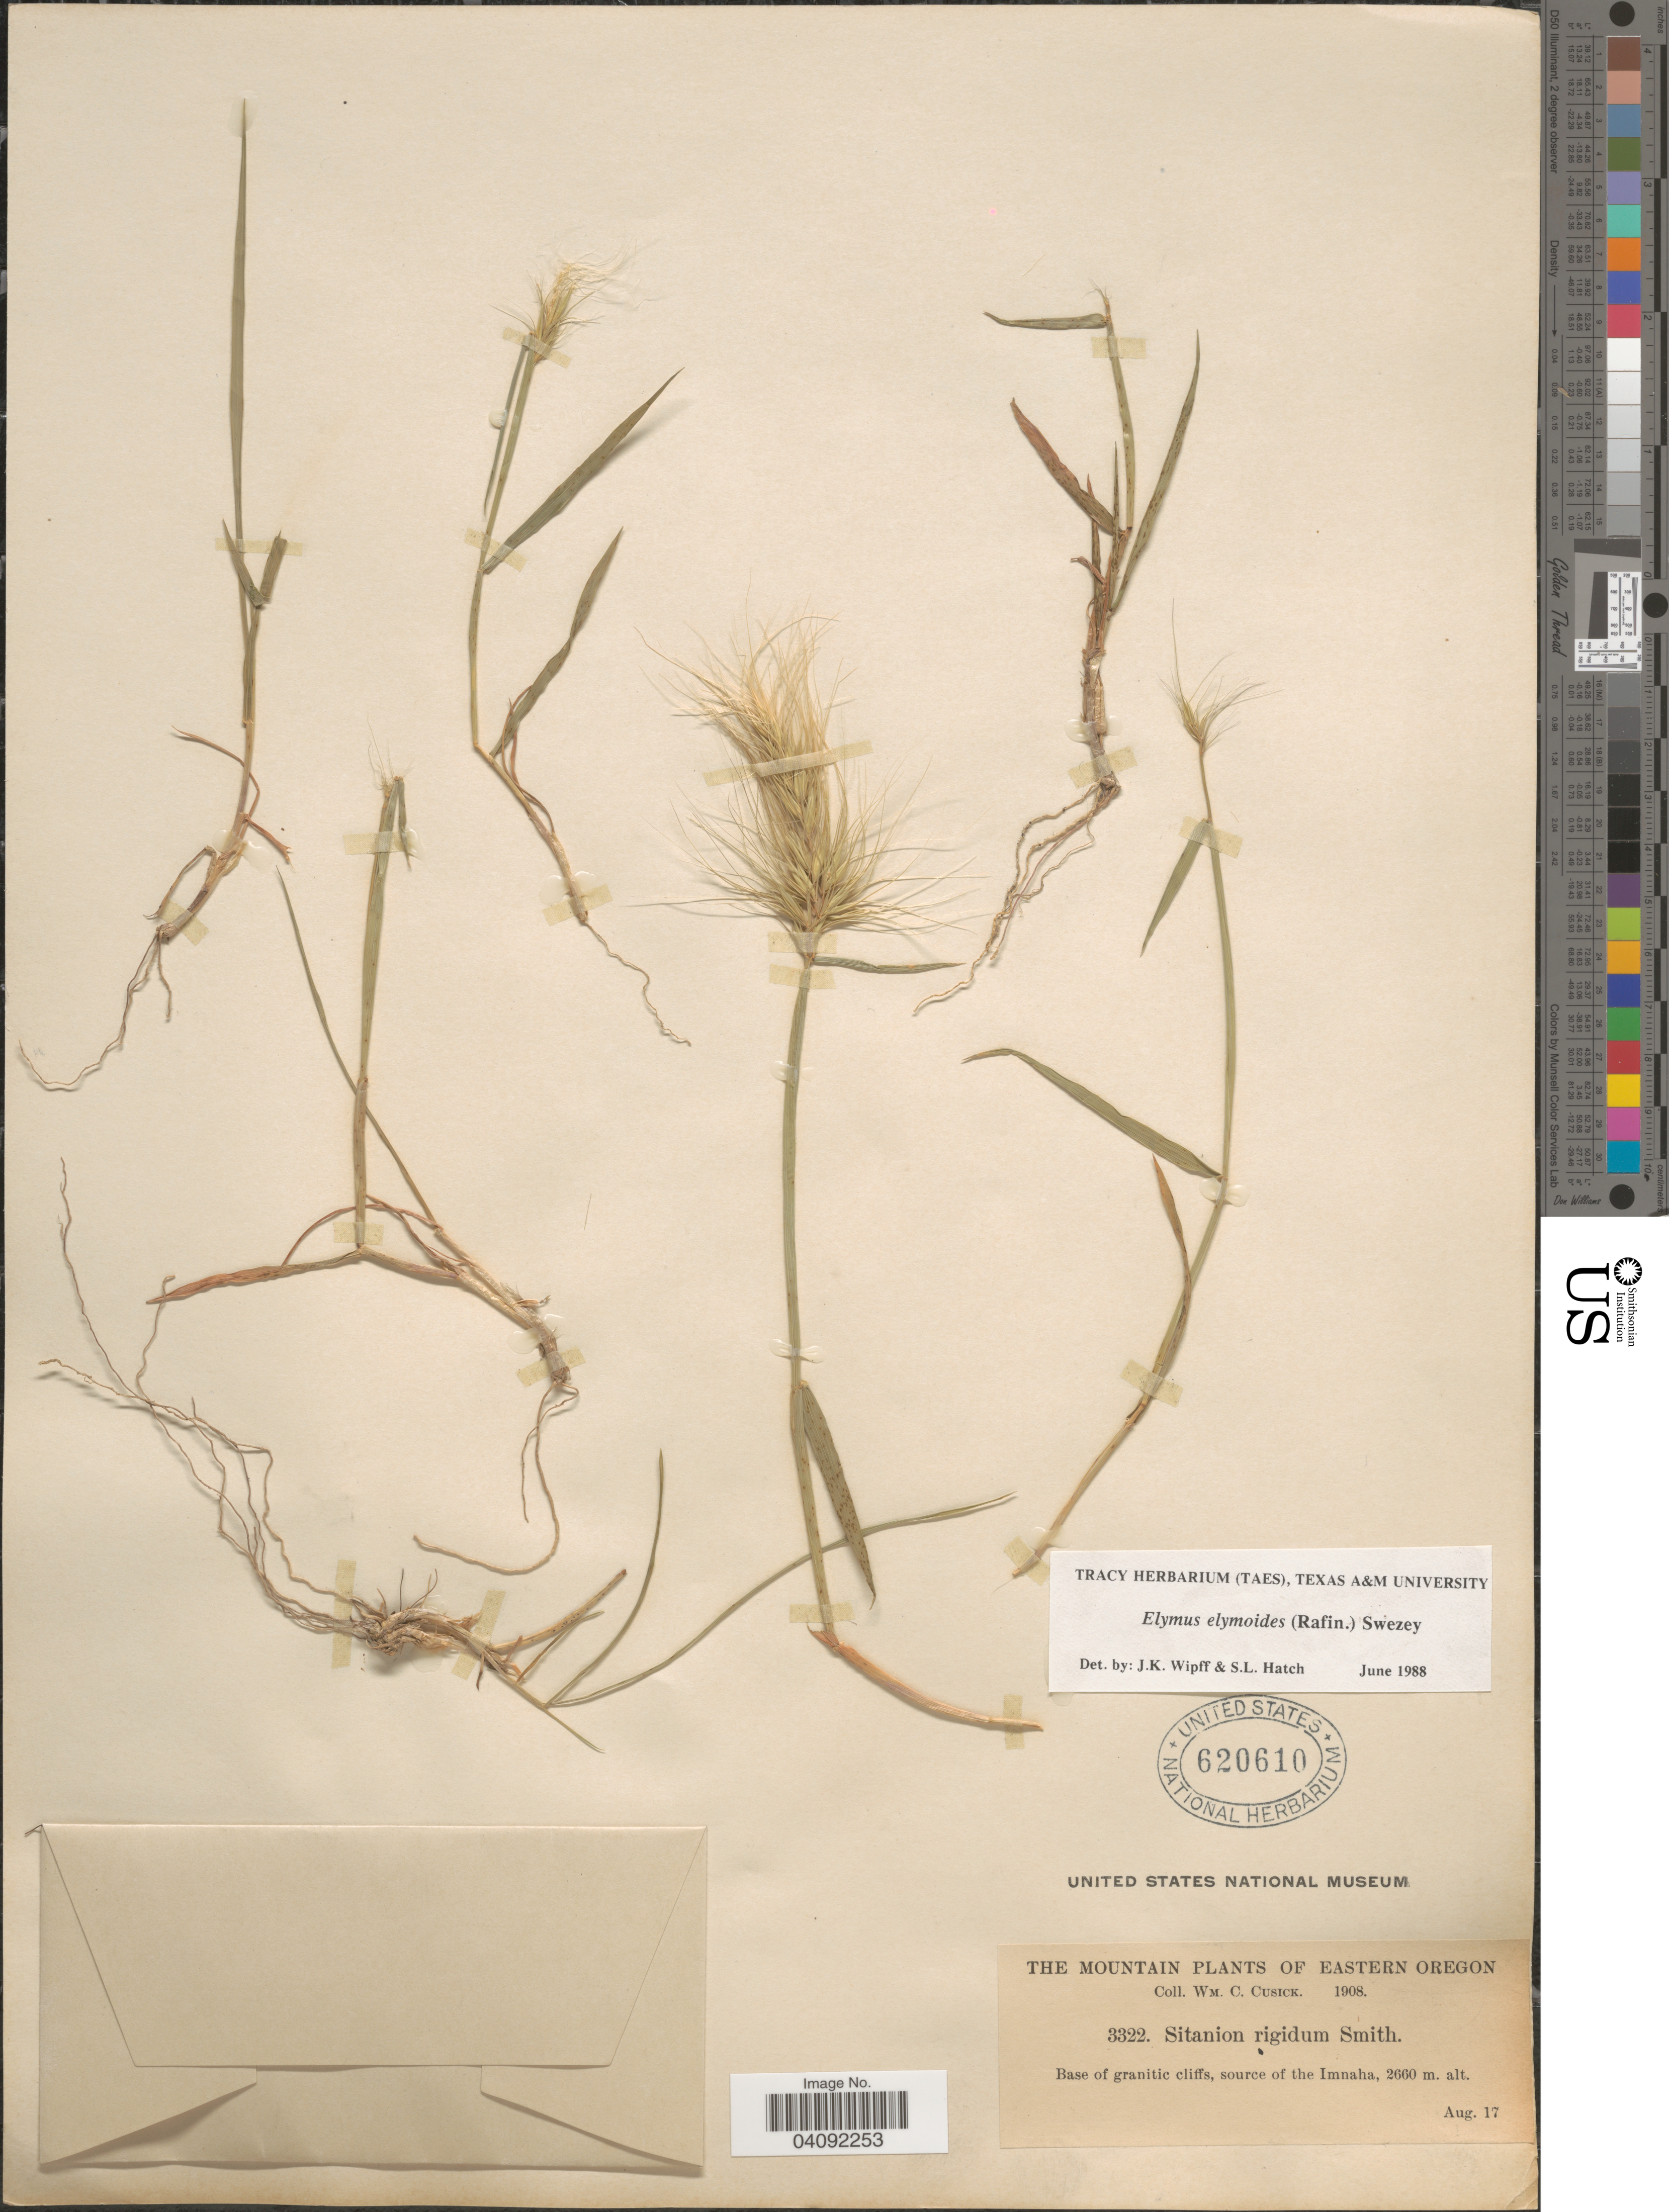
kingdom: Plantae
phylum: Tracheophyta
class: Liliopsida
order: Poales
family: Poaceae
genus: Elymus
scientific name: Elymus elymoides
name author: (Raf.) Swezey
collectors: W. C. Cusick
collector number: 3322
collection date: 1908-08-17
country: United States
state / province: Oregon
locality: The Mountain. Eastern Oregon. Base of granitic cliffs, source of the Imnaha.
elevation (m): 2660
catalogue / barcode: US 620610